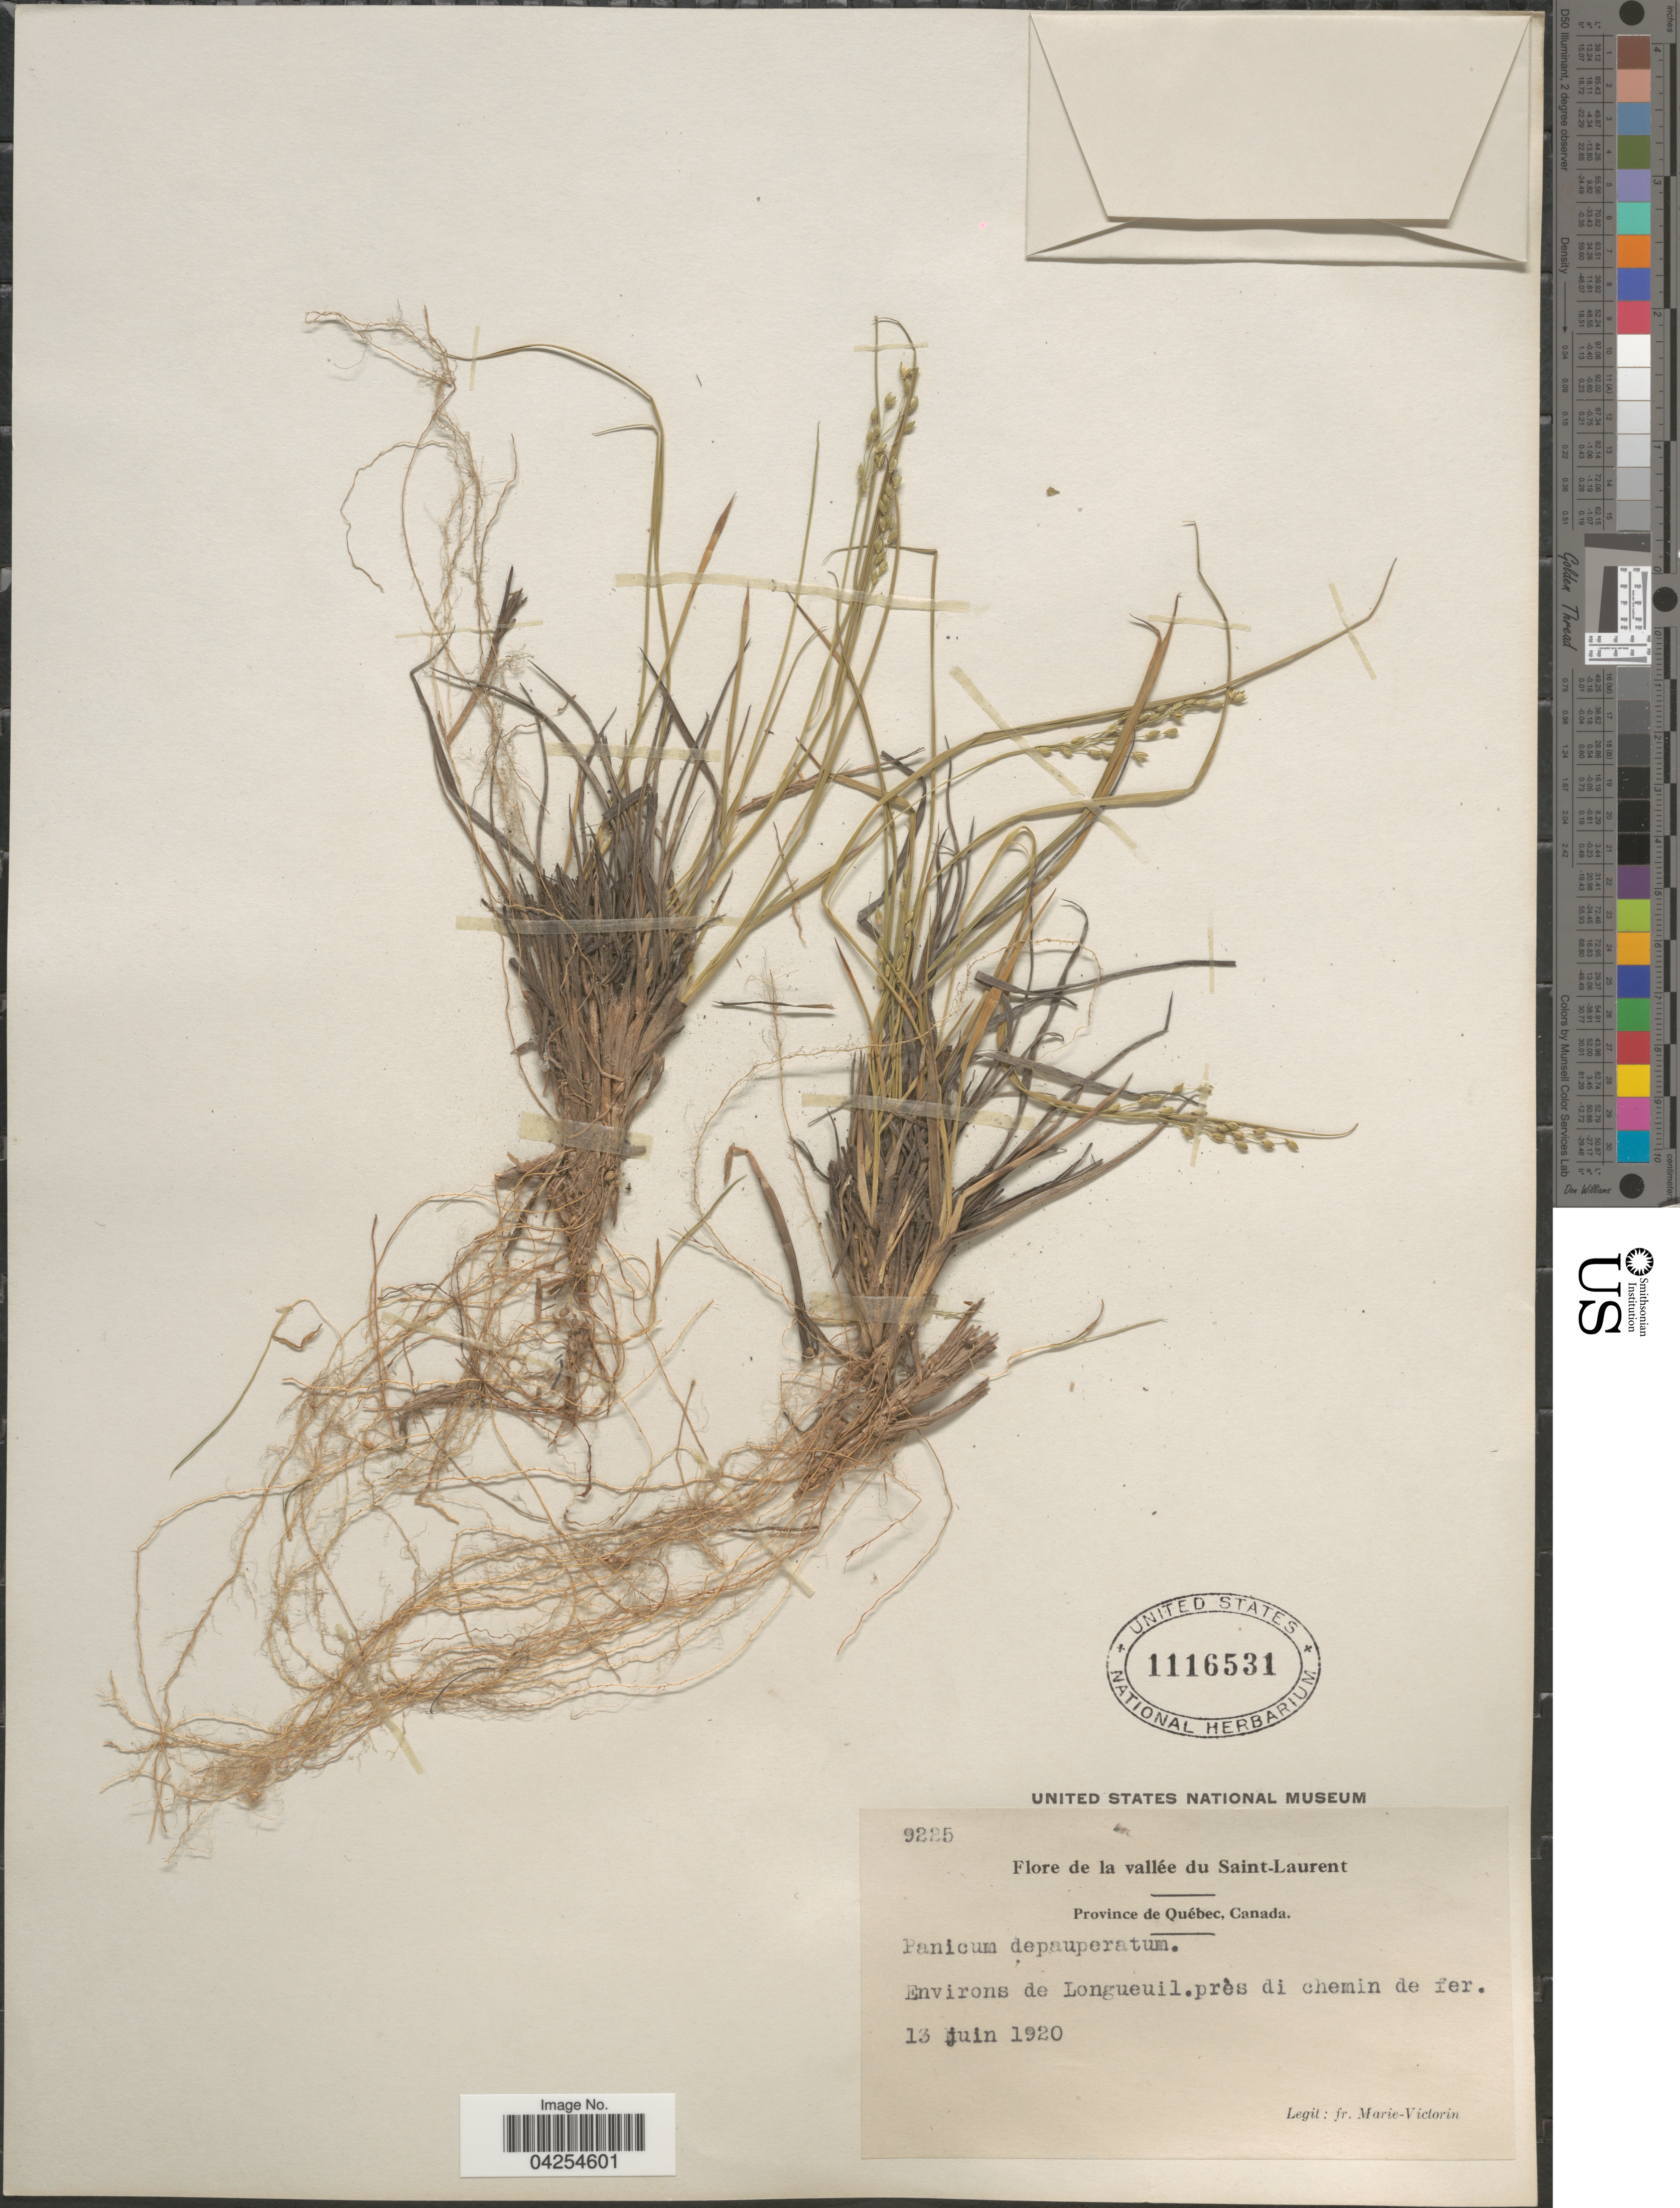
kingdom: Plantae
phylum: Tracheophyta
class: Liliopsida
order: Poales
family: Poaceae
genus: Dichanthelium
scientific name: Dichanthelium depauperatum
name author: (Muhl.) Gould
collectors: F. Marie-Victorin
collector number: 9225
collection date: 1920-06-13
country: Canada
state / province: Quebec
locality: Vallée du Saint-Laurent. Environs de Longueuil. près di chemin de fer.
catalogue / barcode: US 1116531